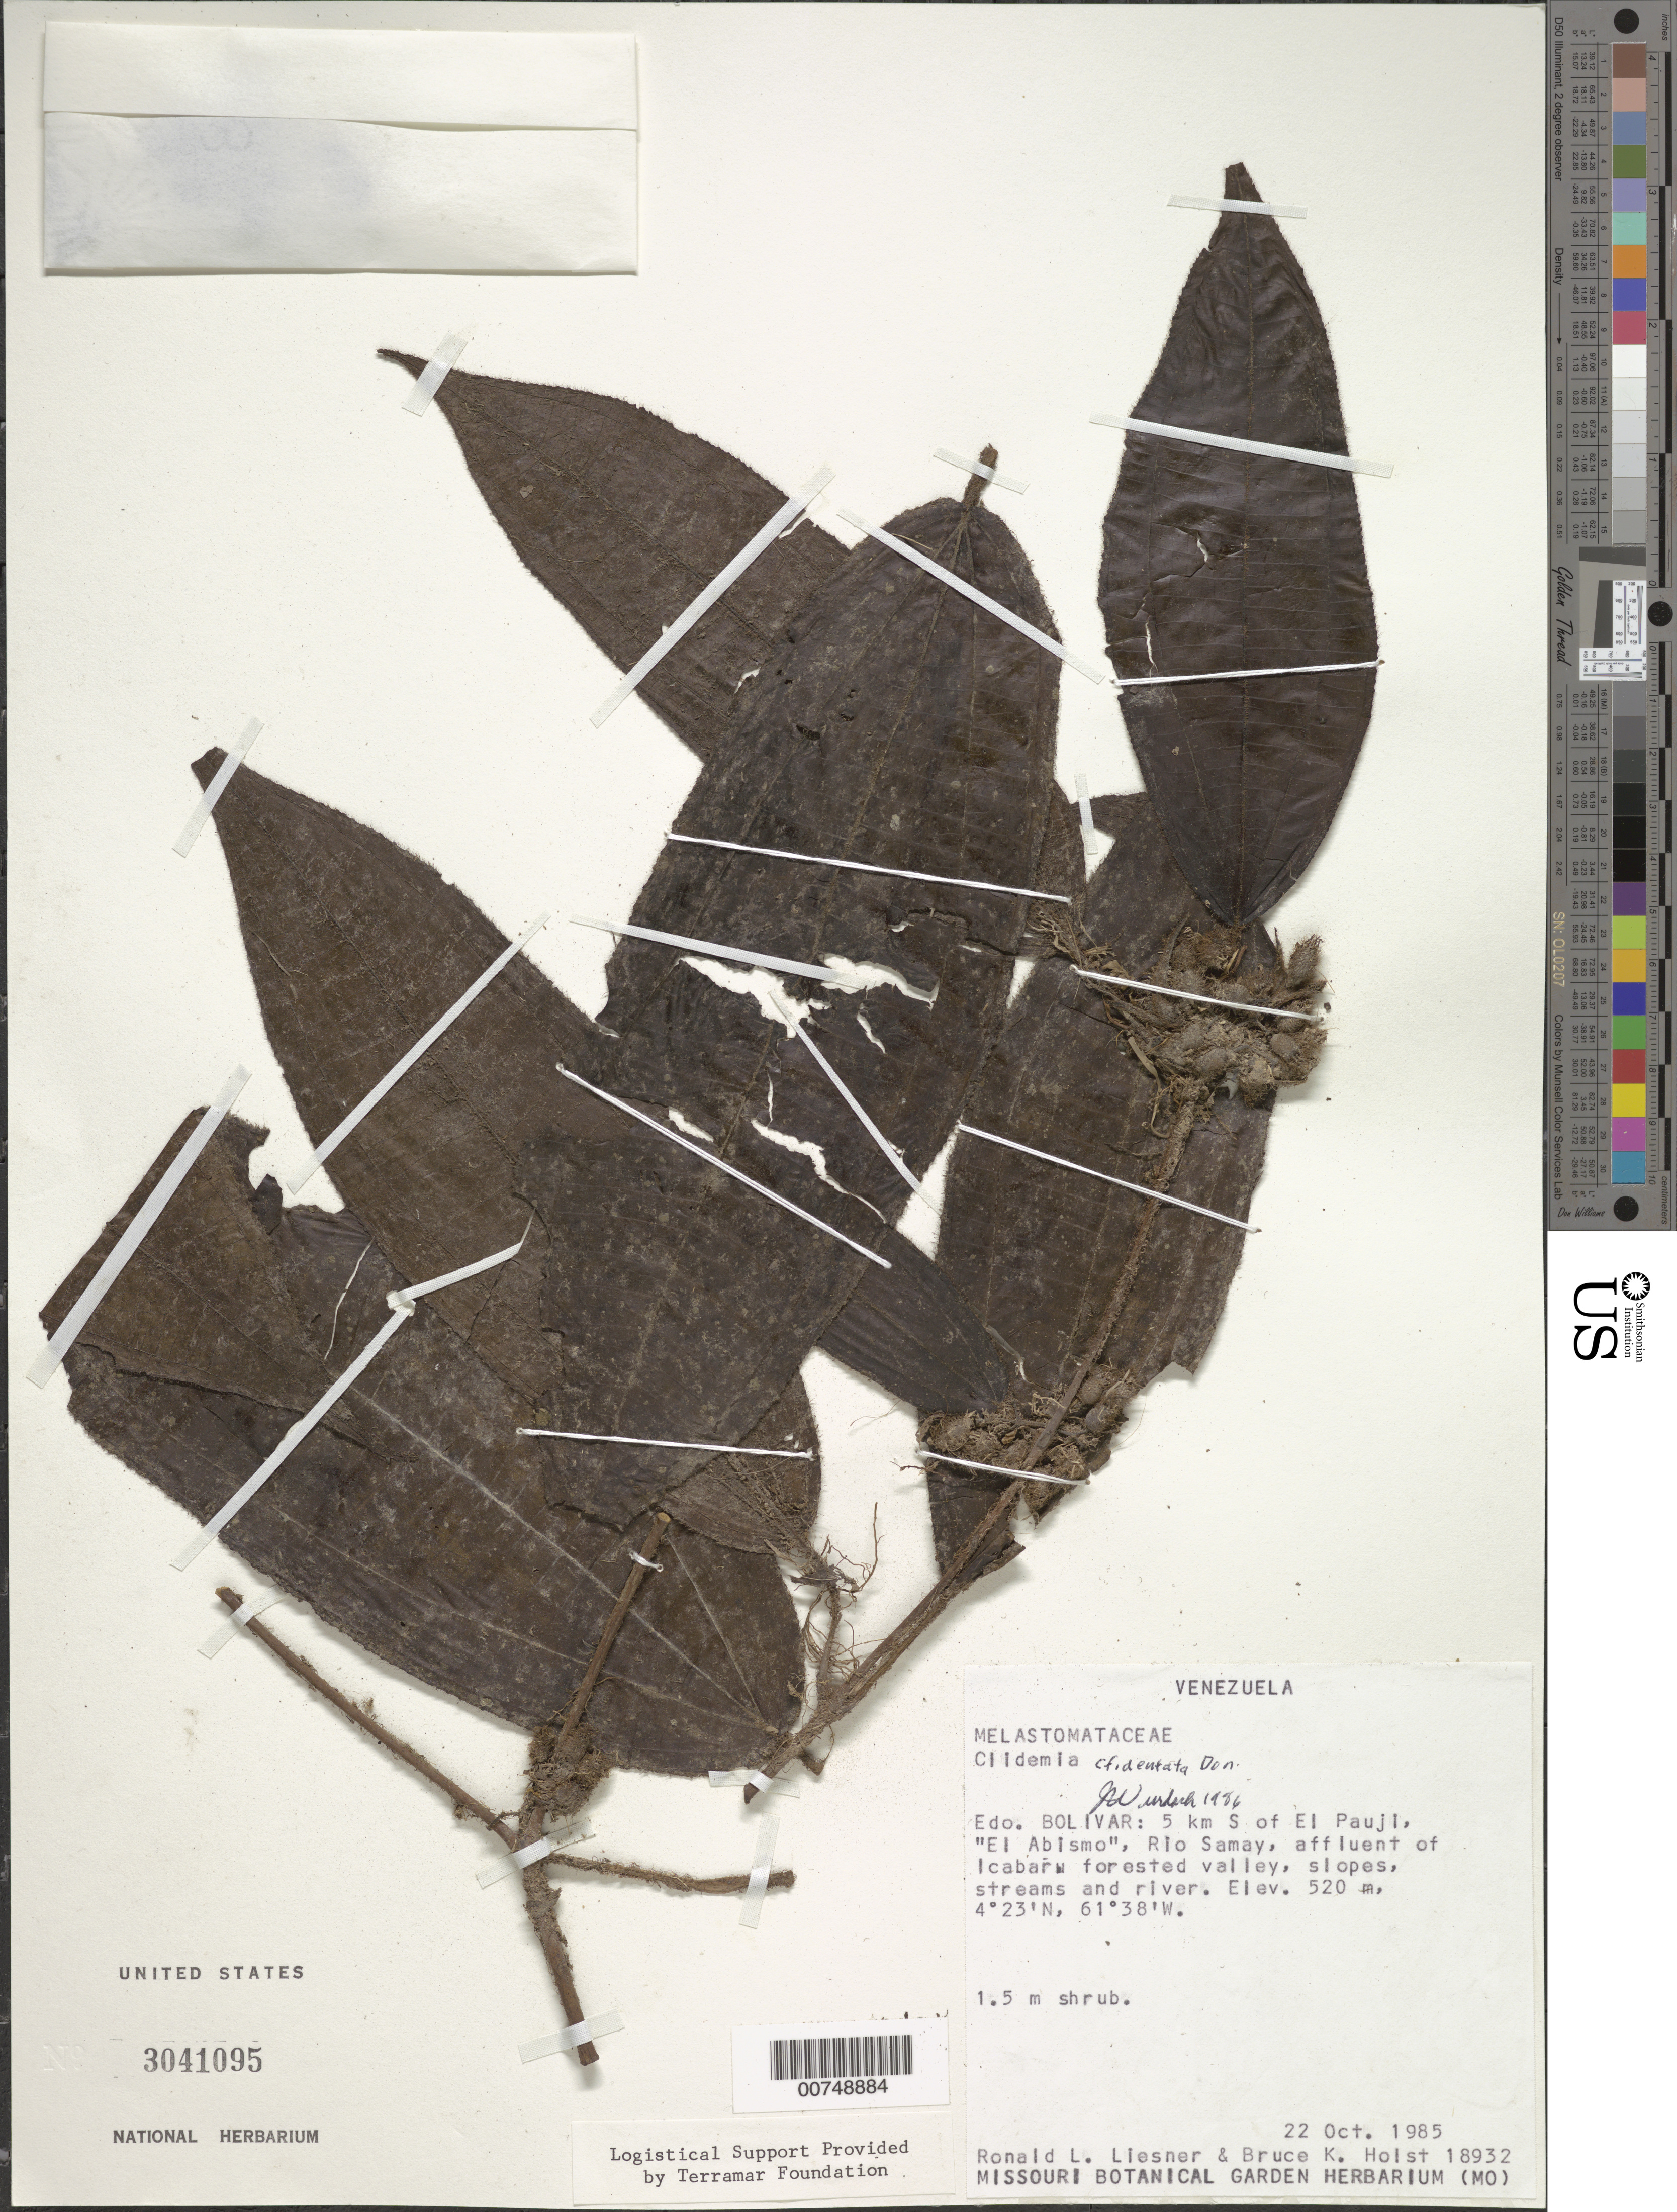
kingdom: Plantae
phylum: Tracheophyta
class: Magnoliopsida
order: Myrtales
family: Melastomataceae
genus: Clidemia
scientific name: Clidemia dentata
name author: D. Don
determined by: Wurdack, John J., (US), US (UNITED STATES)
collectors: R. L. Liesner & B. Holst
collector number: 18932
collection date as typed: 22-Oct-85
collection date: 1985-10-22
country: Venezuela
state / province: Bolívar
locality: El Pauji, 5 km S of, "El Abismo", Río Samay, affluent of Icabarú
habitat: Forested valley, slopes, streams and river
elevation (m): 520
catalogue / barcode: US 3041095